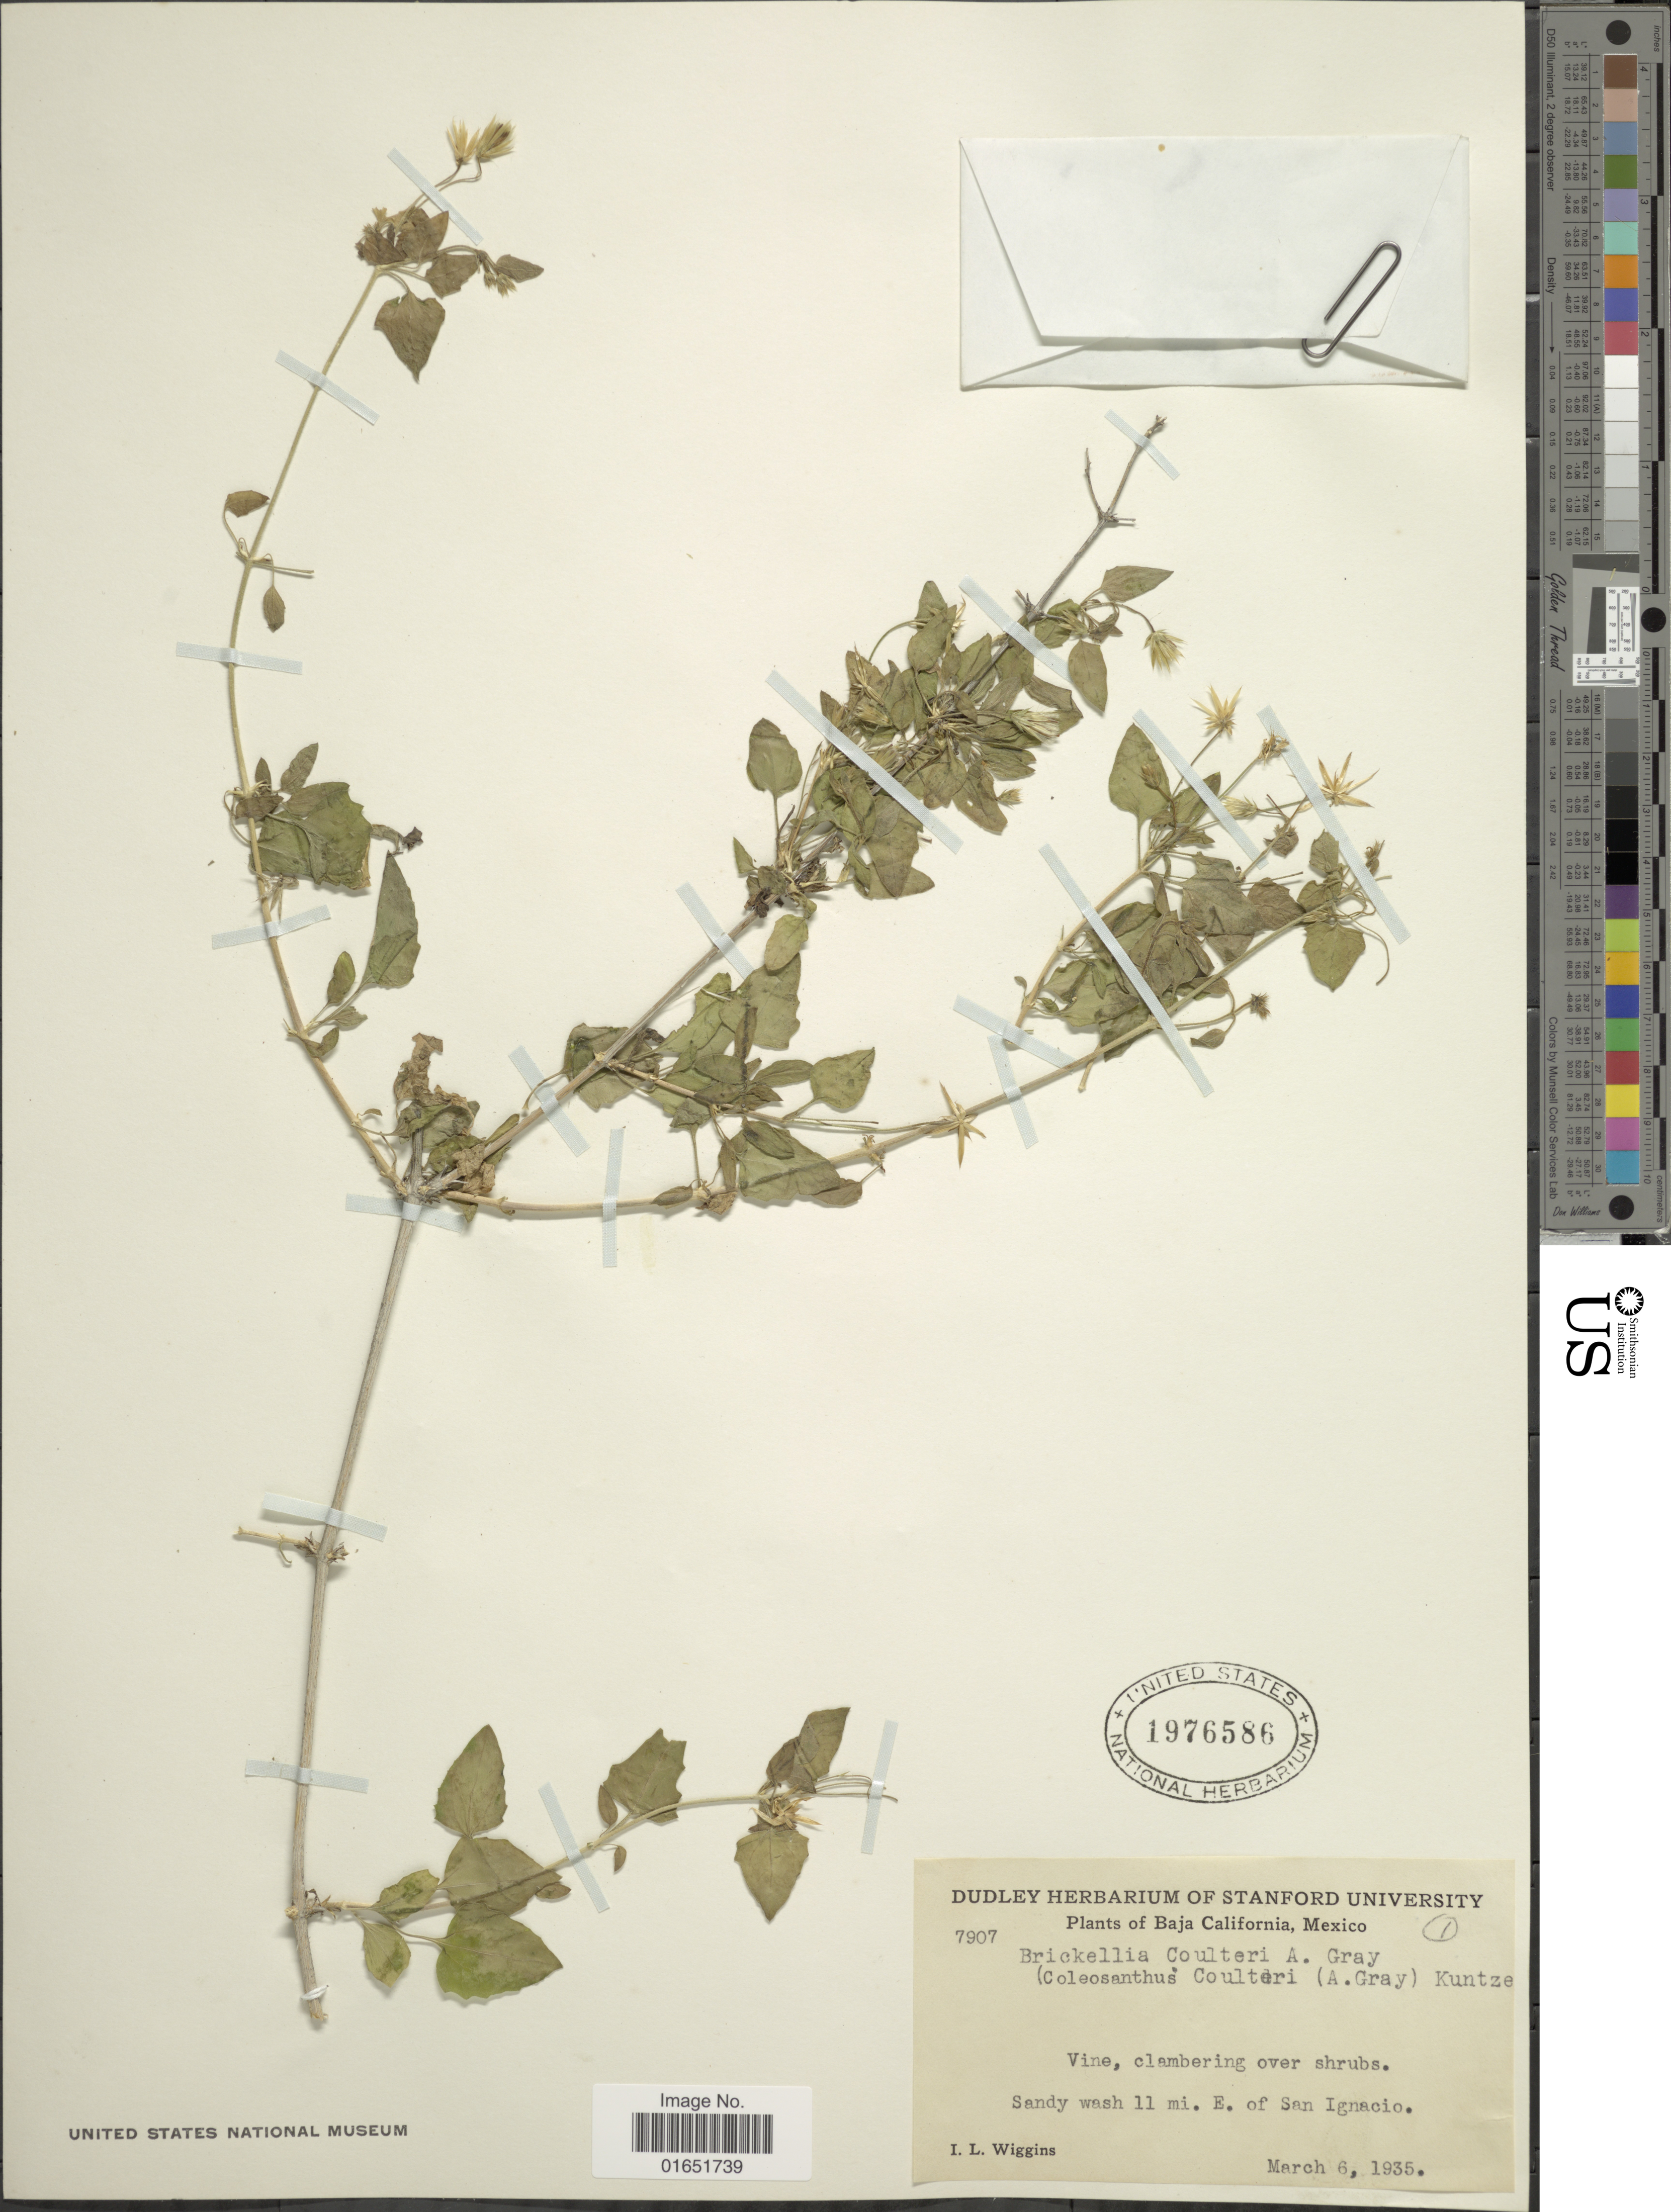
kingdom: Plantae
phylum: Tracheophyta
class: Magnoliopsida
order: Asterales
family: Asteraceae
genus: Brickellia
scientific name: Brickellia coulteri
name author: A. Gray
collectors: I. L. Wiggins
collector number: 7907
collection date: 1935-03-06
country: Mexico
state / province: Baja California Sur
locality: Sandyw ash 11 mi. E. of San Ignacio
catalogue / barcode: US 1976586